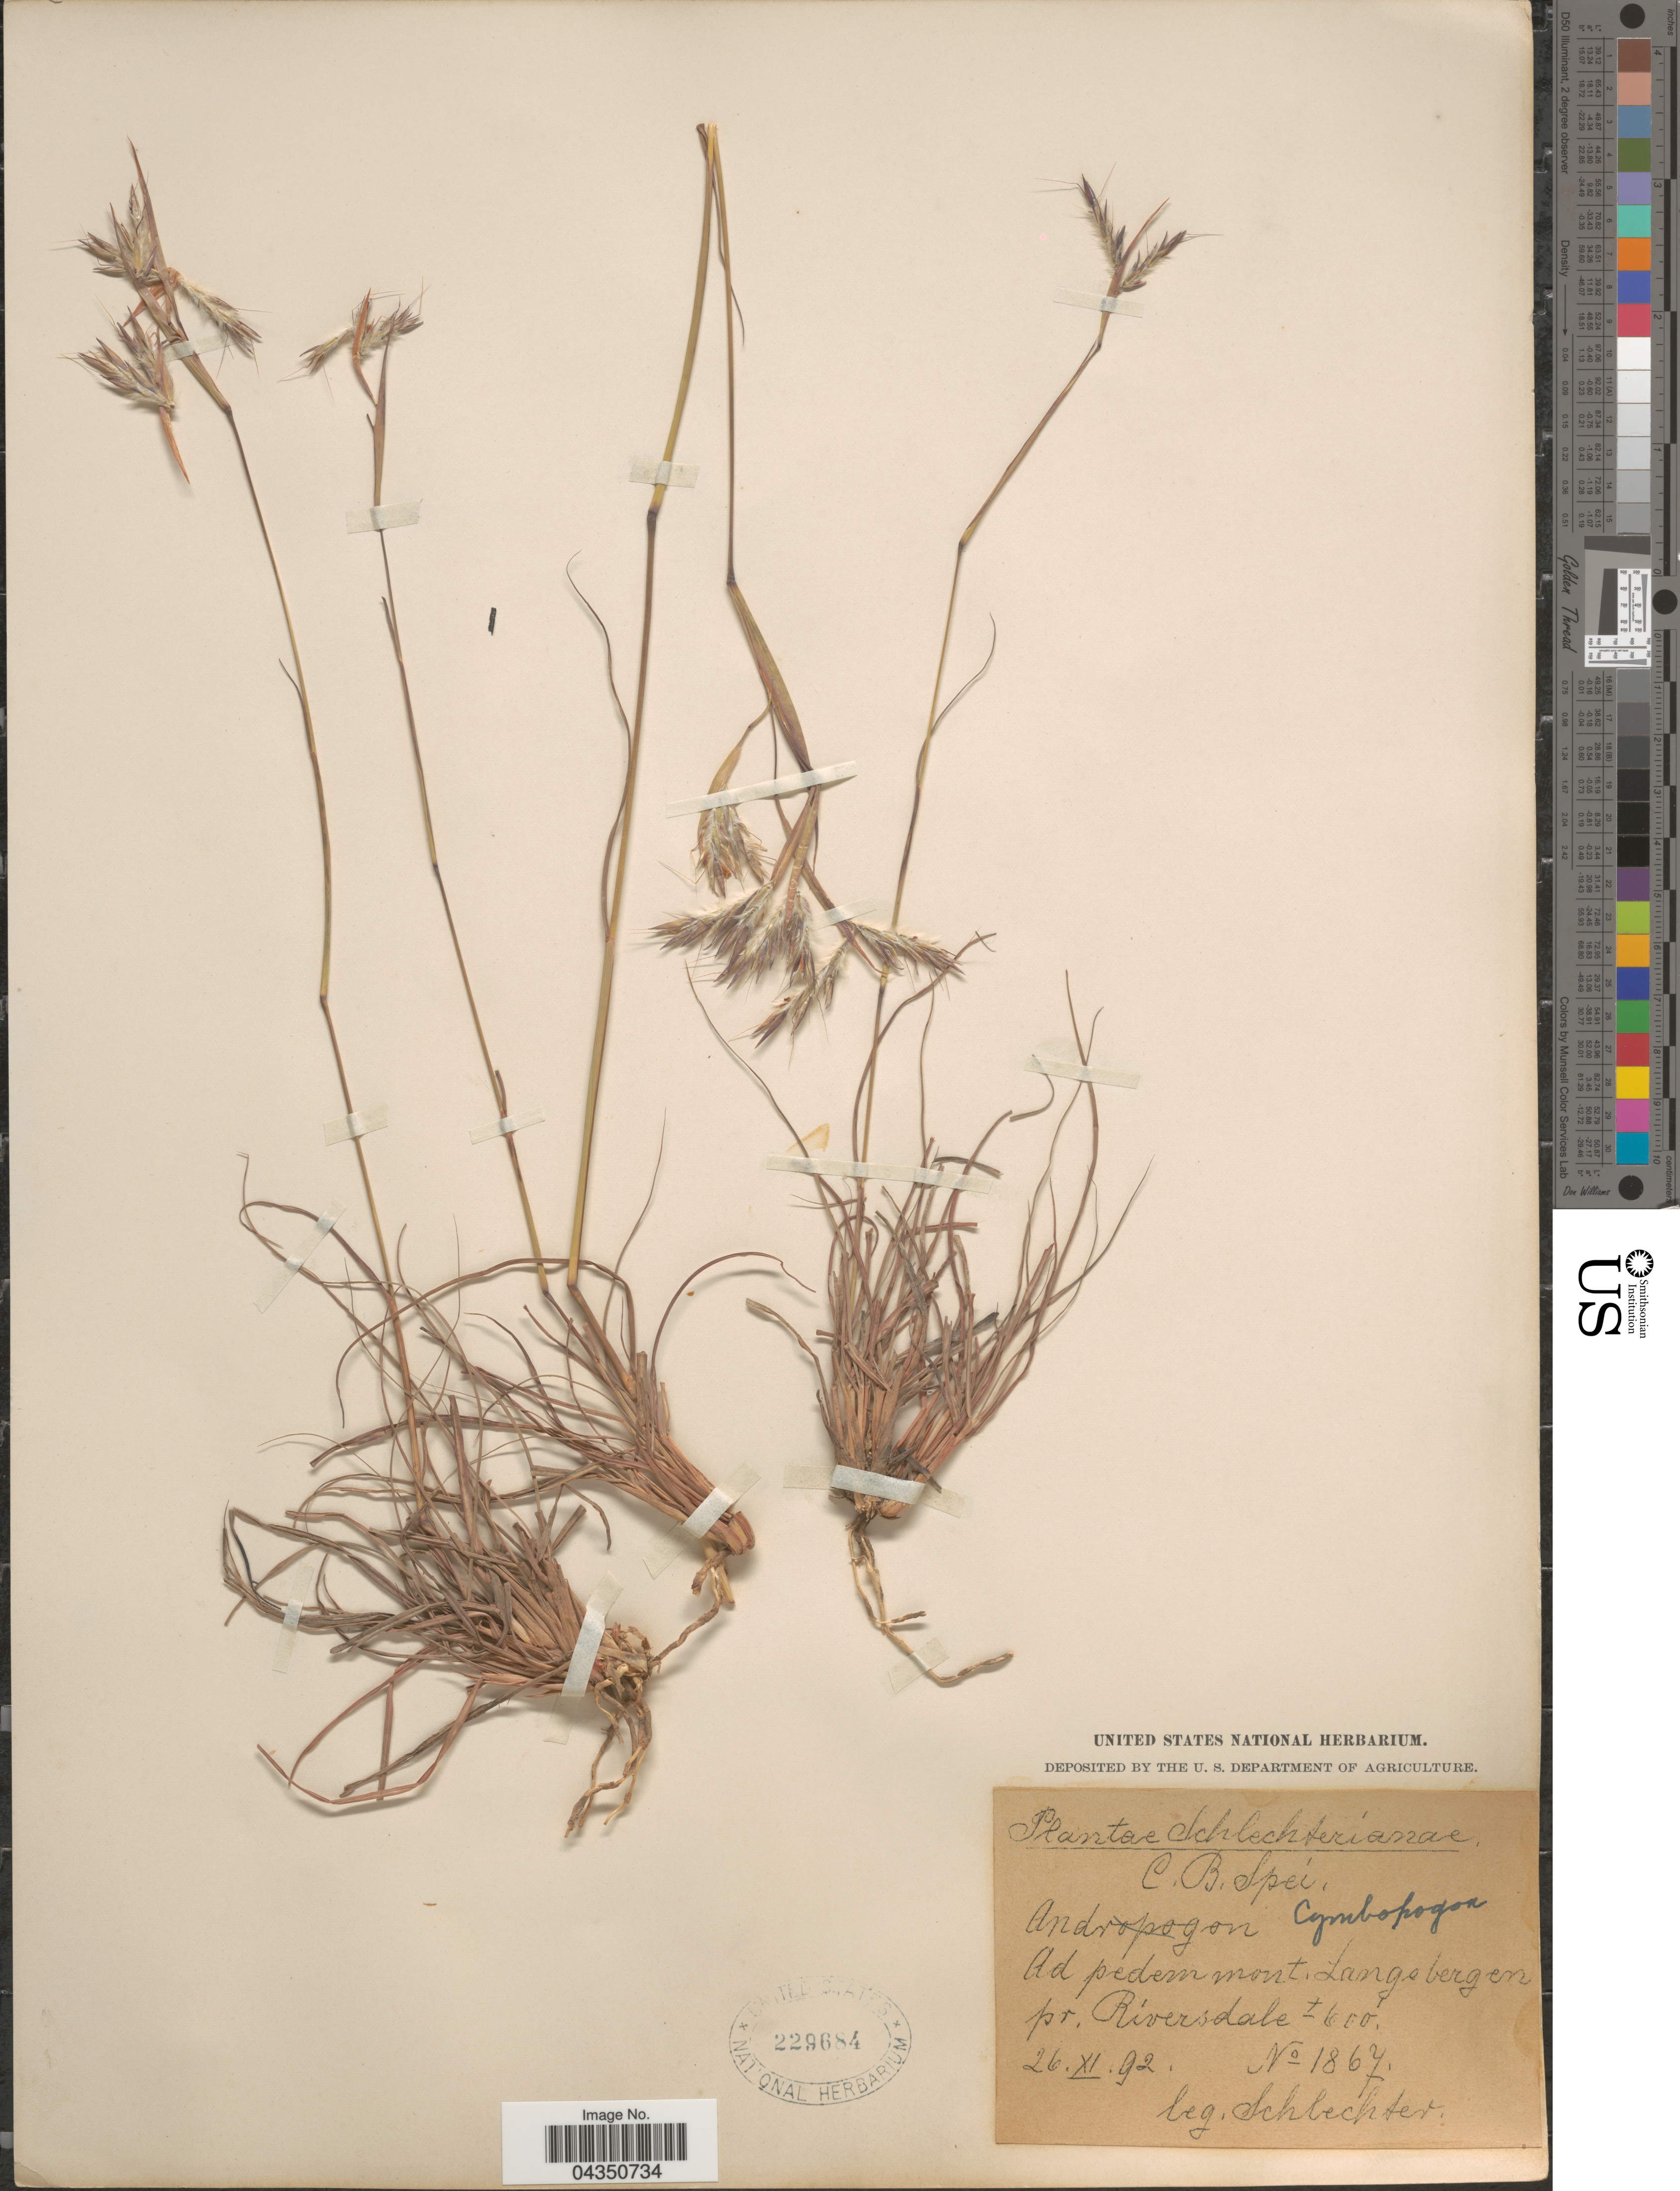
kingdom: Plantae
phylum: Tracheophyta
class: Liliopsida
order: Poales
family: Poaceae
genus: Cymbopogon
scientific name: Cymbopogon sp.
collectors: Schlechter, --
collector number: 1867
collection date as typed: Transcribed d/m/y: 26/11/92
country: South Africa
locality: Schlechterianae. Ad pedem mont. Langsbergen pr. Riversdale.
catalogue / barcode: US 229684